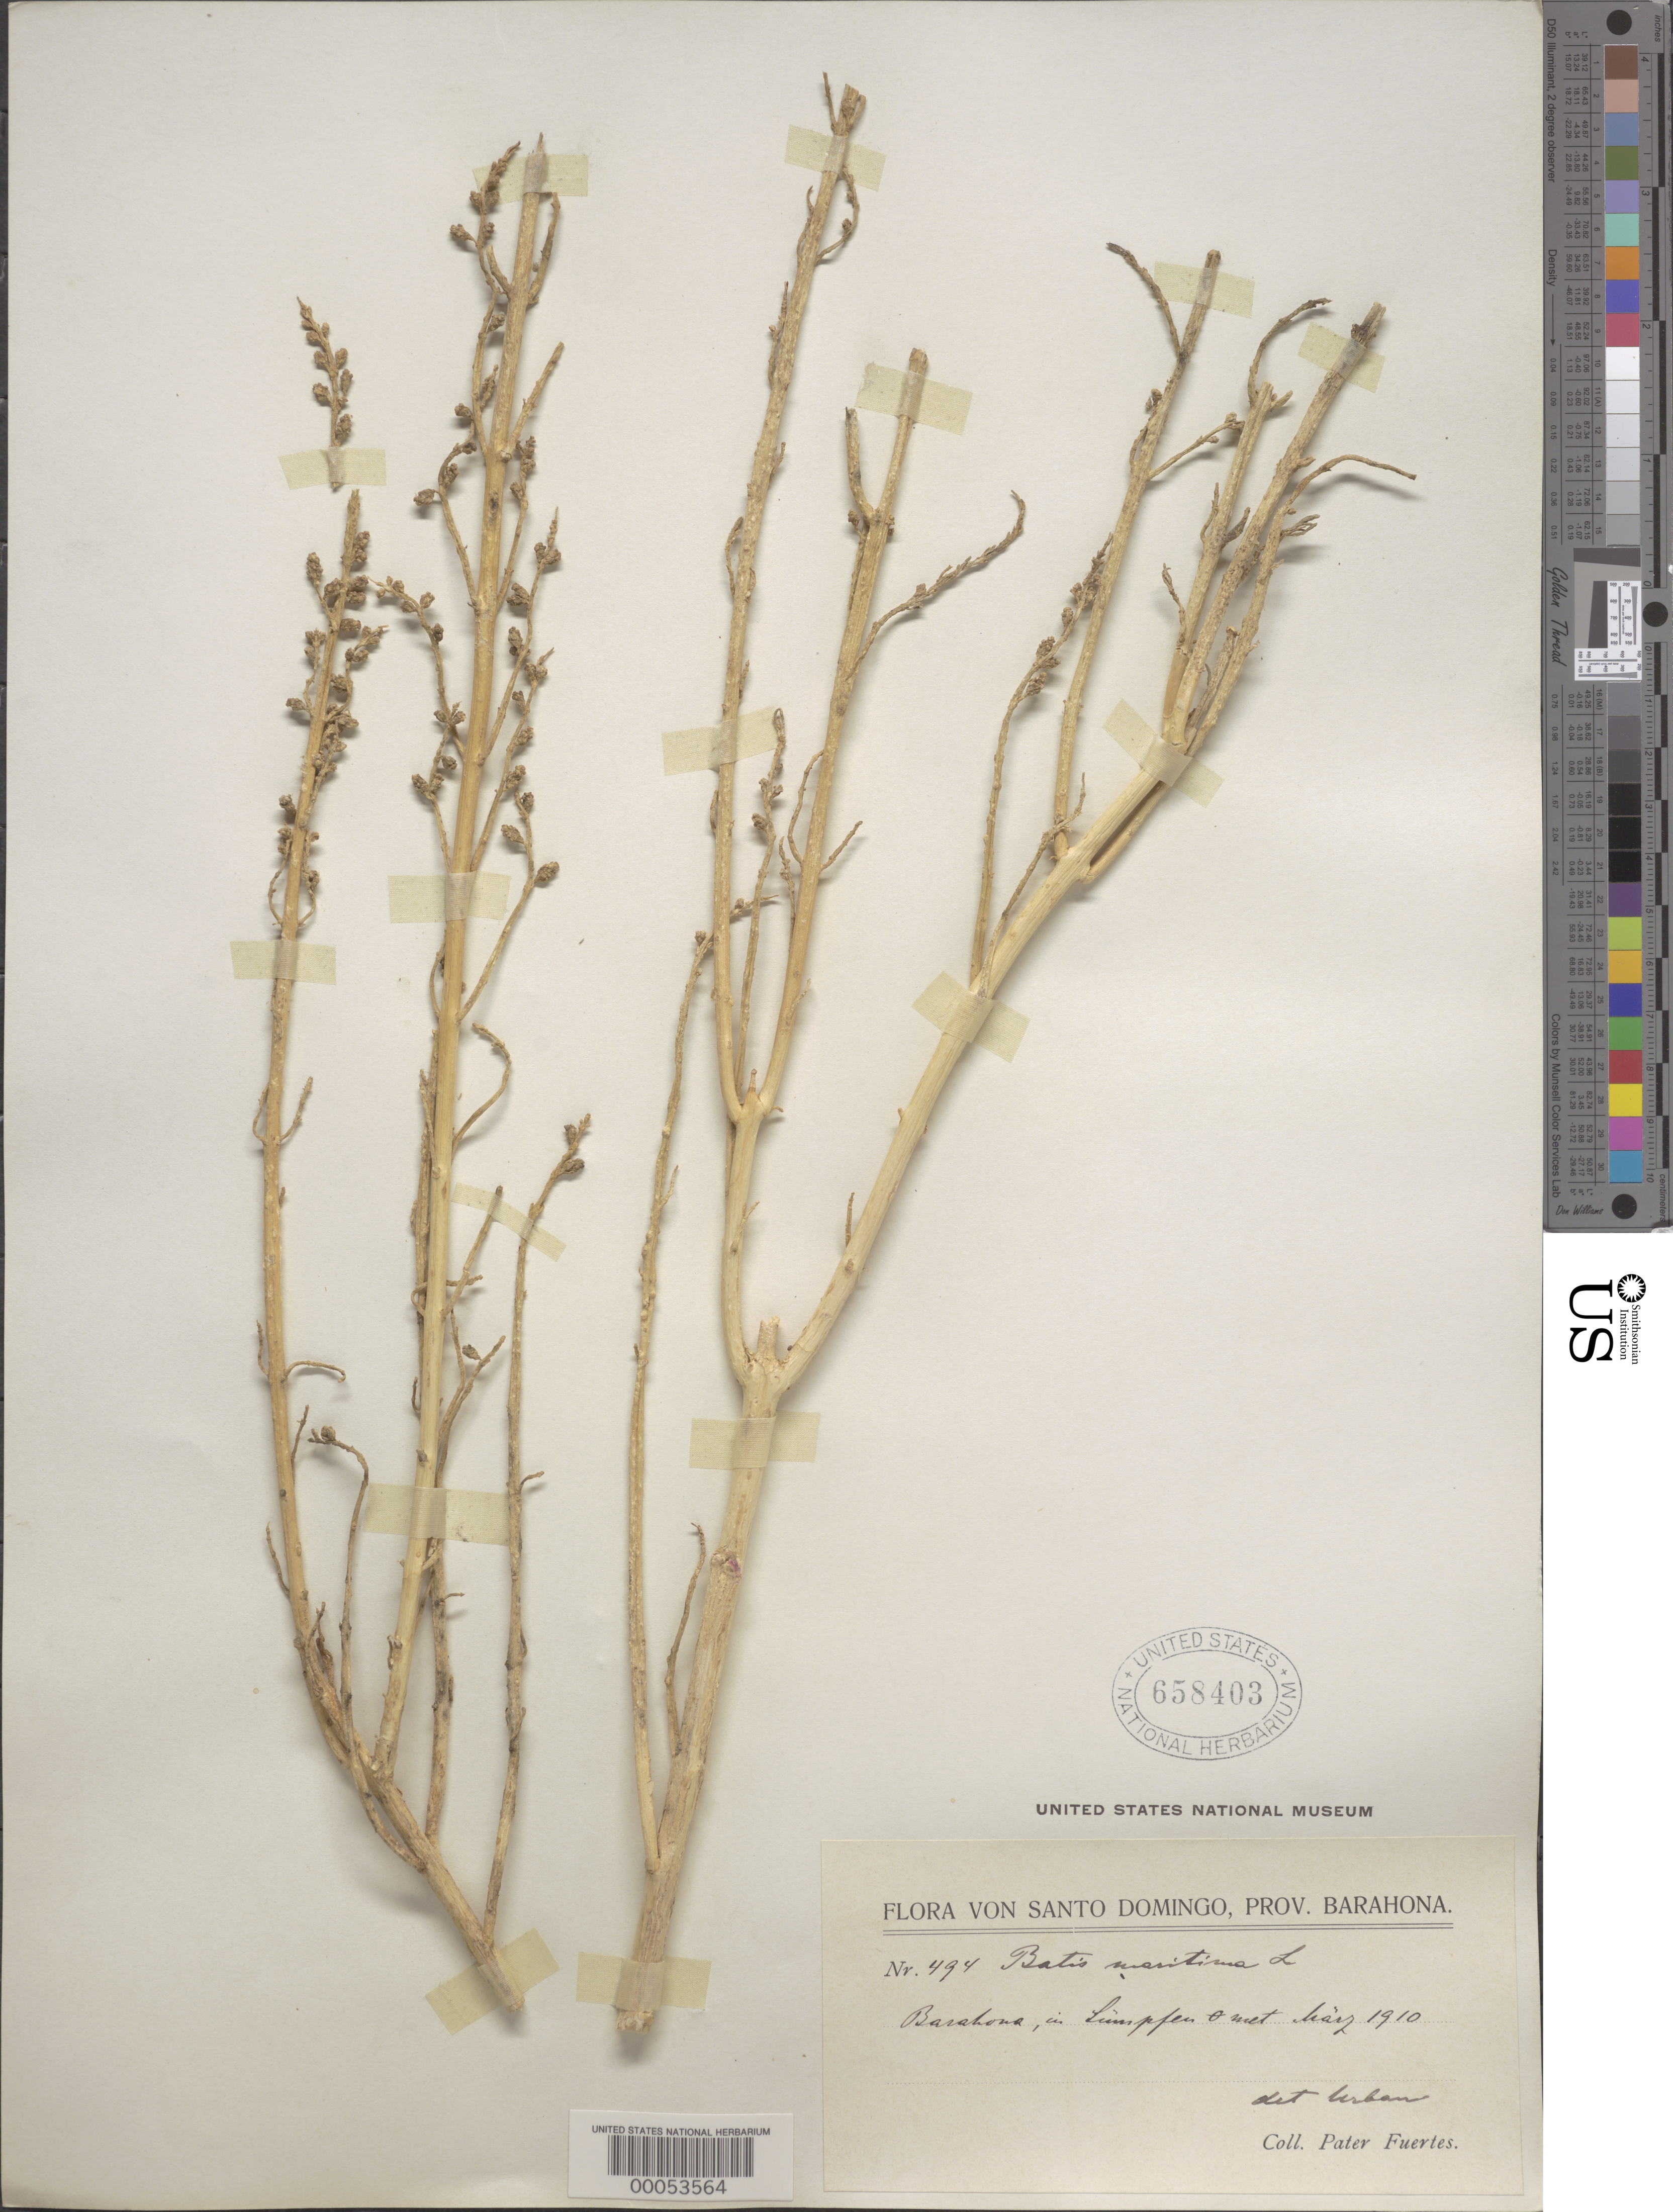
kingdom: Plantae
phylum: Tracheophyta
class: Magnoliopsida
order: Brassicales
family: Bataceae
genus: Batis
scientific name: Batis maritima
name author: L.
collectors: M. D. Fuertes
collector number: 494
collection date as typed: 1910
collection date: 1910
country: Dominican Republic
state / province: Barahona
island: Hispaniola Island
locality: Limpfen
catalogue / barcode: US 658403